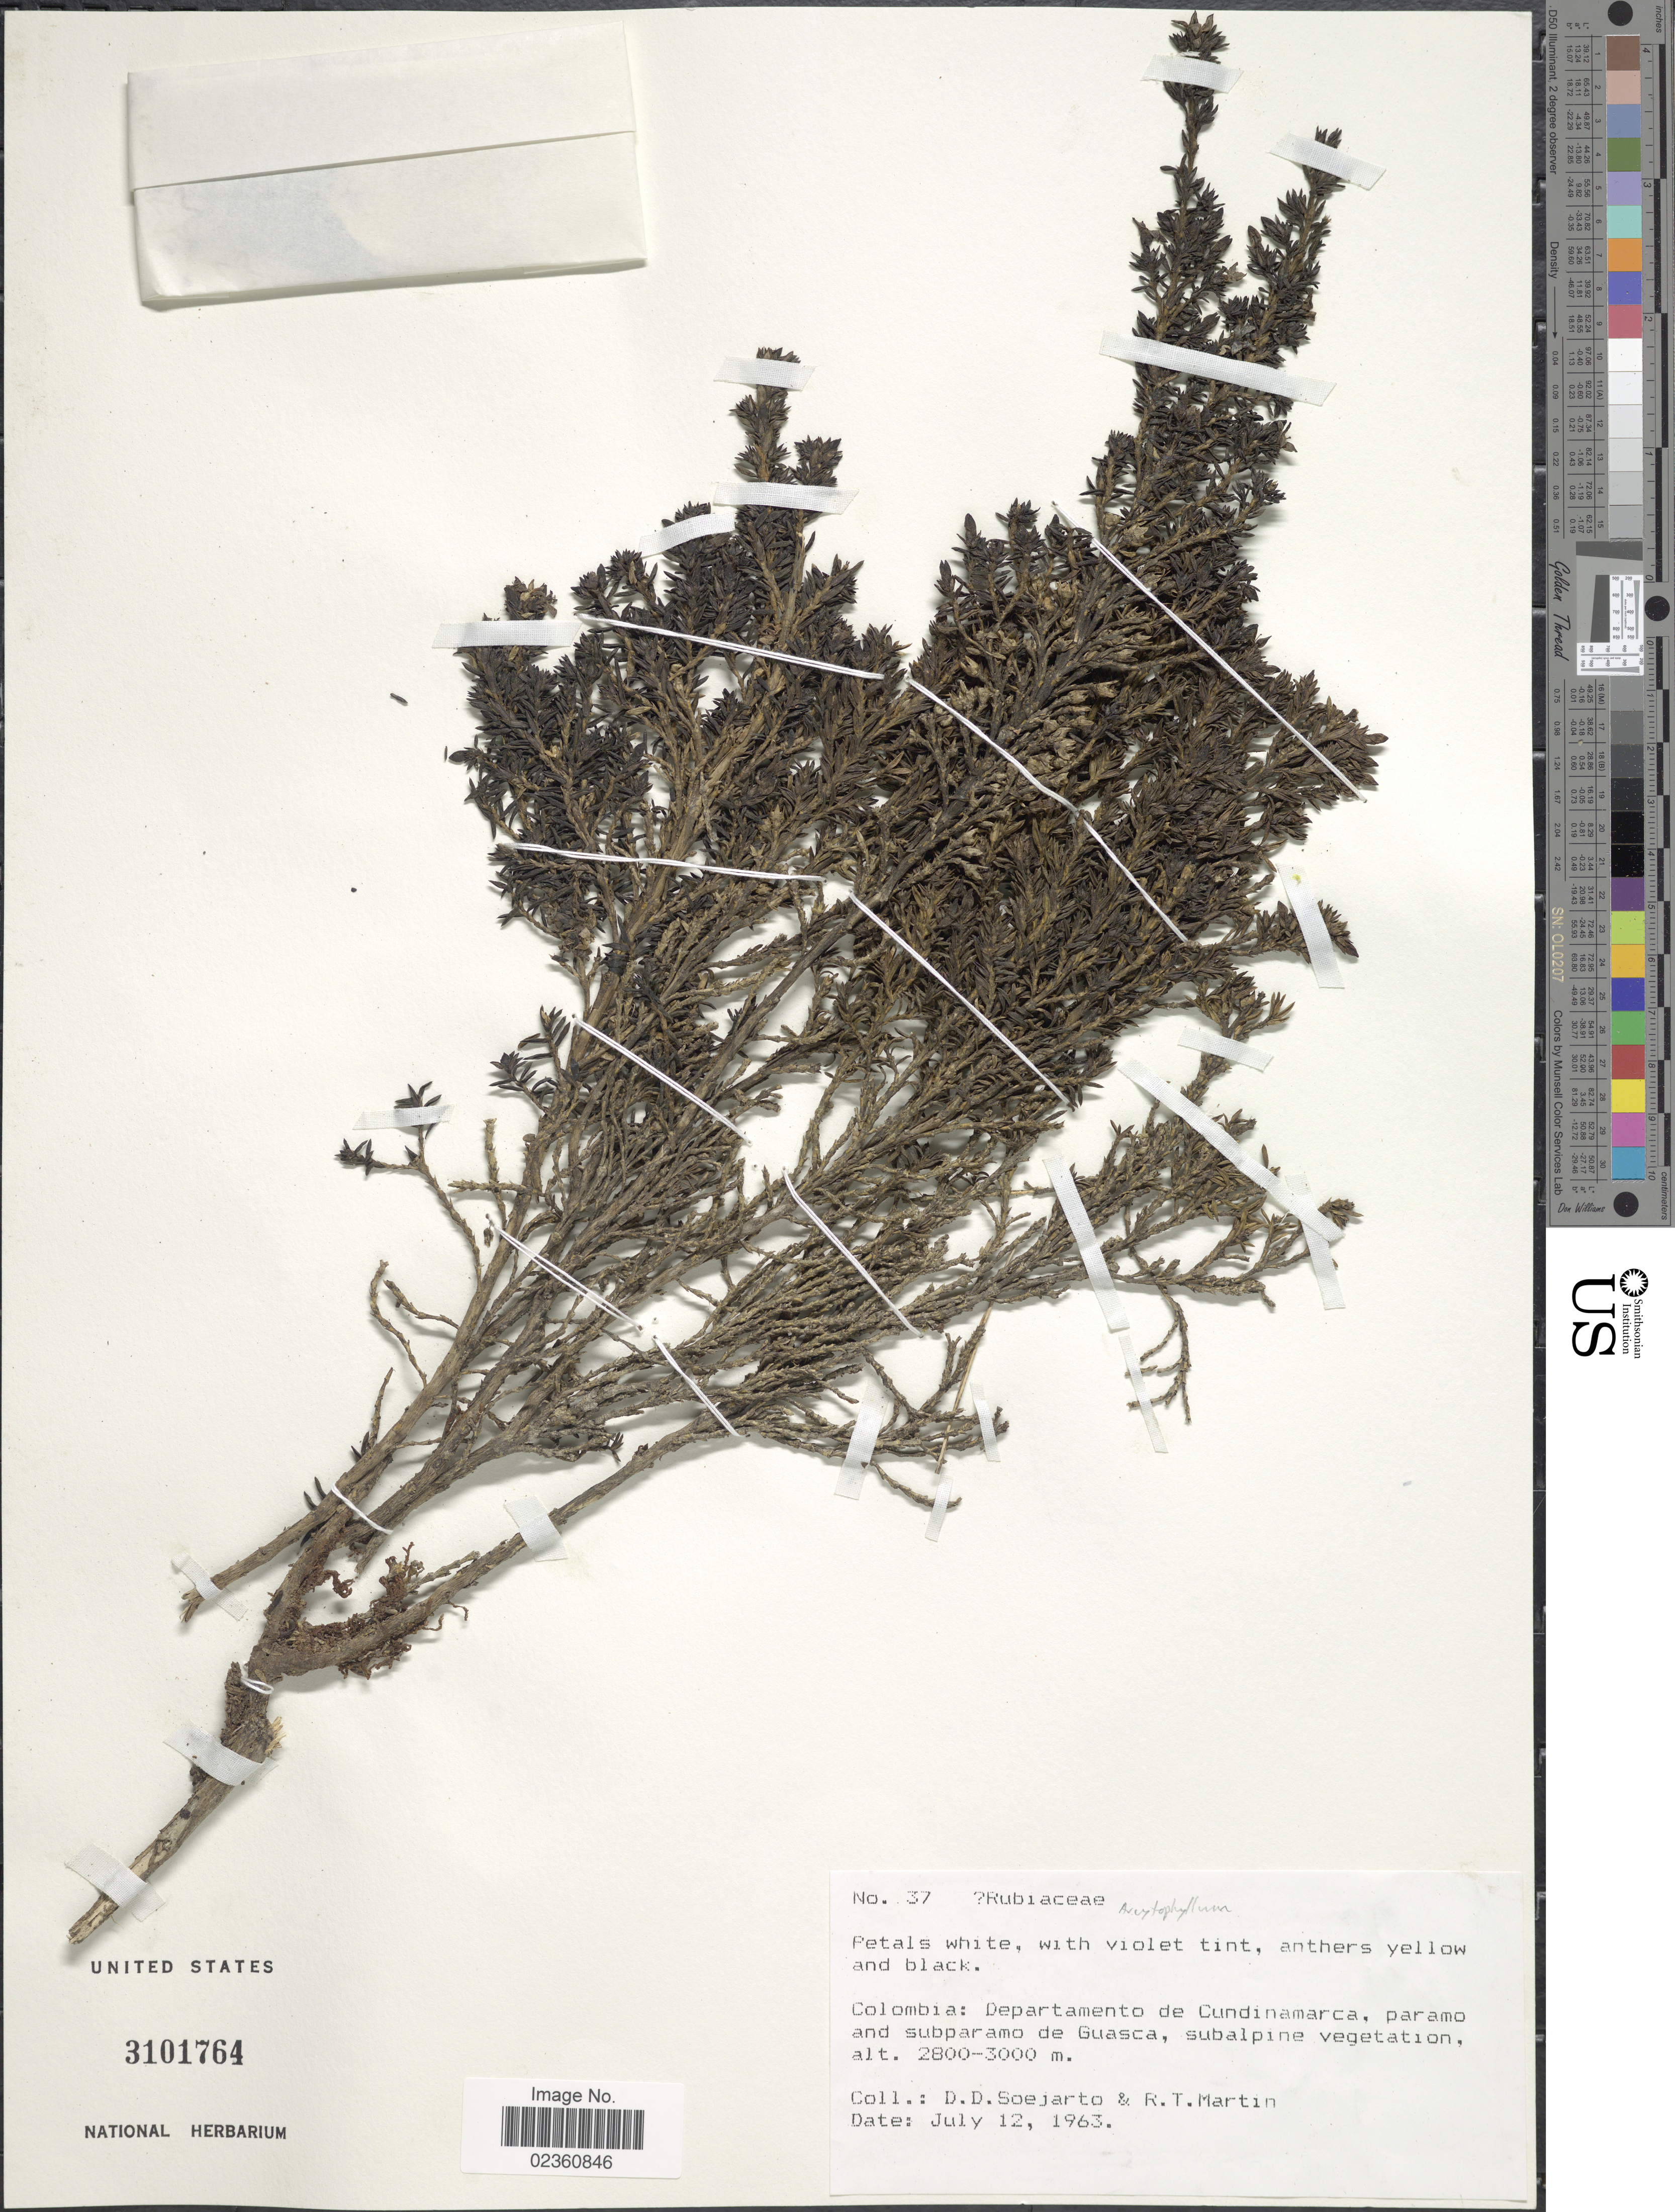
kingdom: Plantae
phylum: Tracheophyta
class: Magnoliopsida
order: Gentianales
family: Rubiaceae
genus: Arcytophyllum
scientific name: Arcytophyllum sp.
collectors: R. T. Martin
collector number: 37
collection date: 1963-07-12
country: Colombia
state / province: Cundinamarca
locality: paramo and subparamo de Guasca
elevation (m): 2800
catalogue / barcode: US 3101764